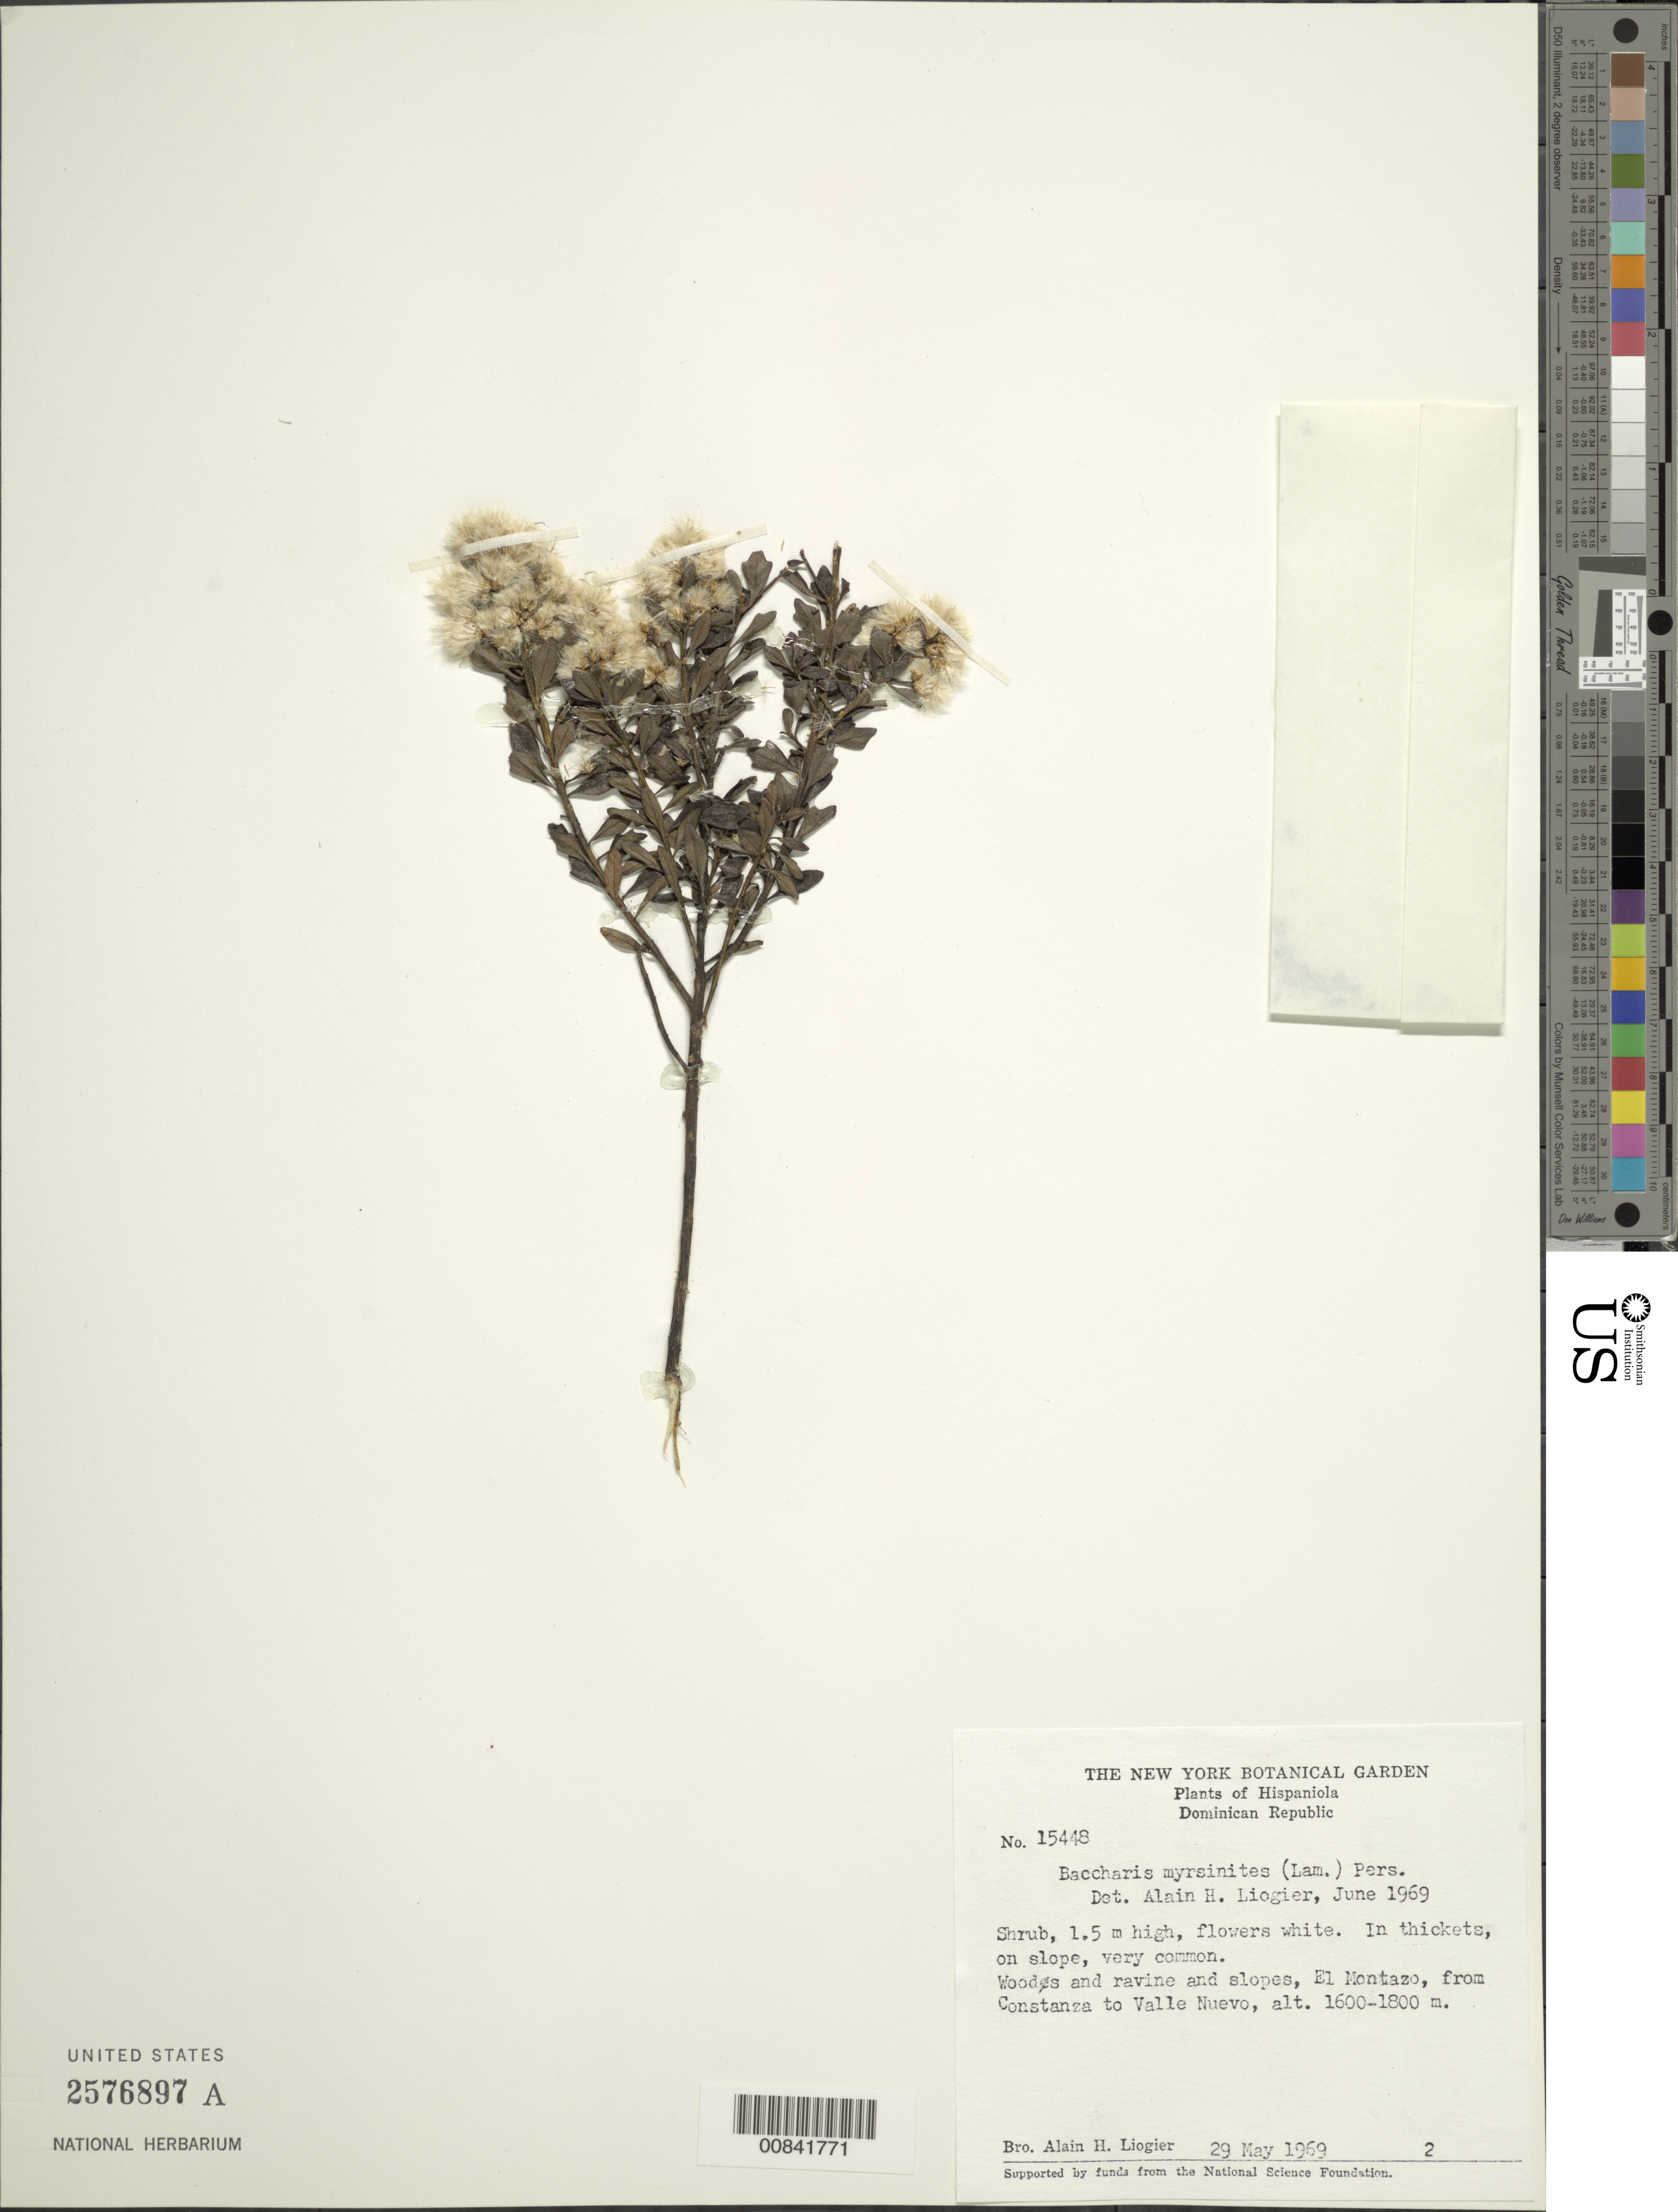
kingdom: Plantae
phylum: Tracheophyta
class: Magnoliopsida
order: Asterales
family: Asteraceae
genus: Baccharis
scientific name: Baccharis myrsinites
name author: Pers.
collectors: A. H. Liogier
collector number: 15448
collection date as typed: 29 May 1969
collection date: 1969-05-29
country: Dominican Republic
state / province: La Vega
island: Hispaniola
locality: El Montazo, from Constanza to Valle Nuevo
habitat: In thickets on slope and in woods and ravine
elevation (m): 1600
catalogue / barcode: US 2576897